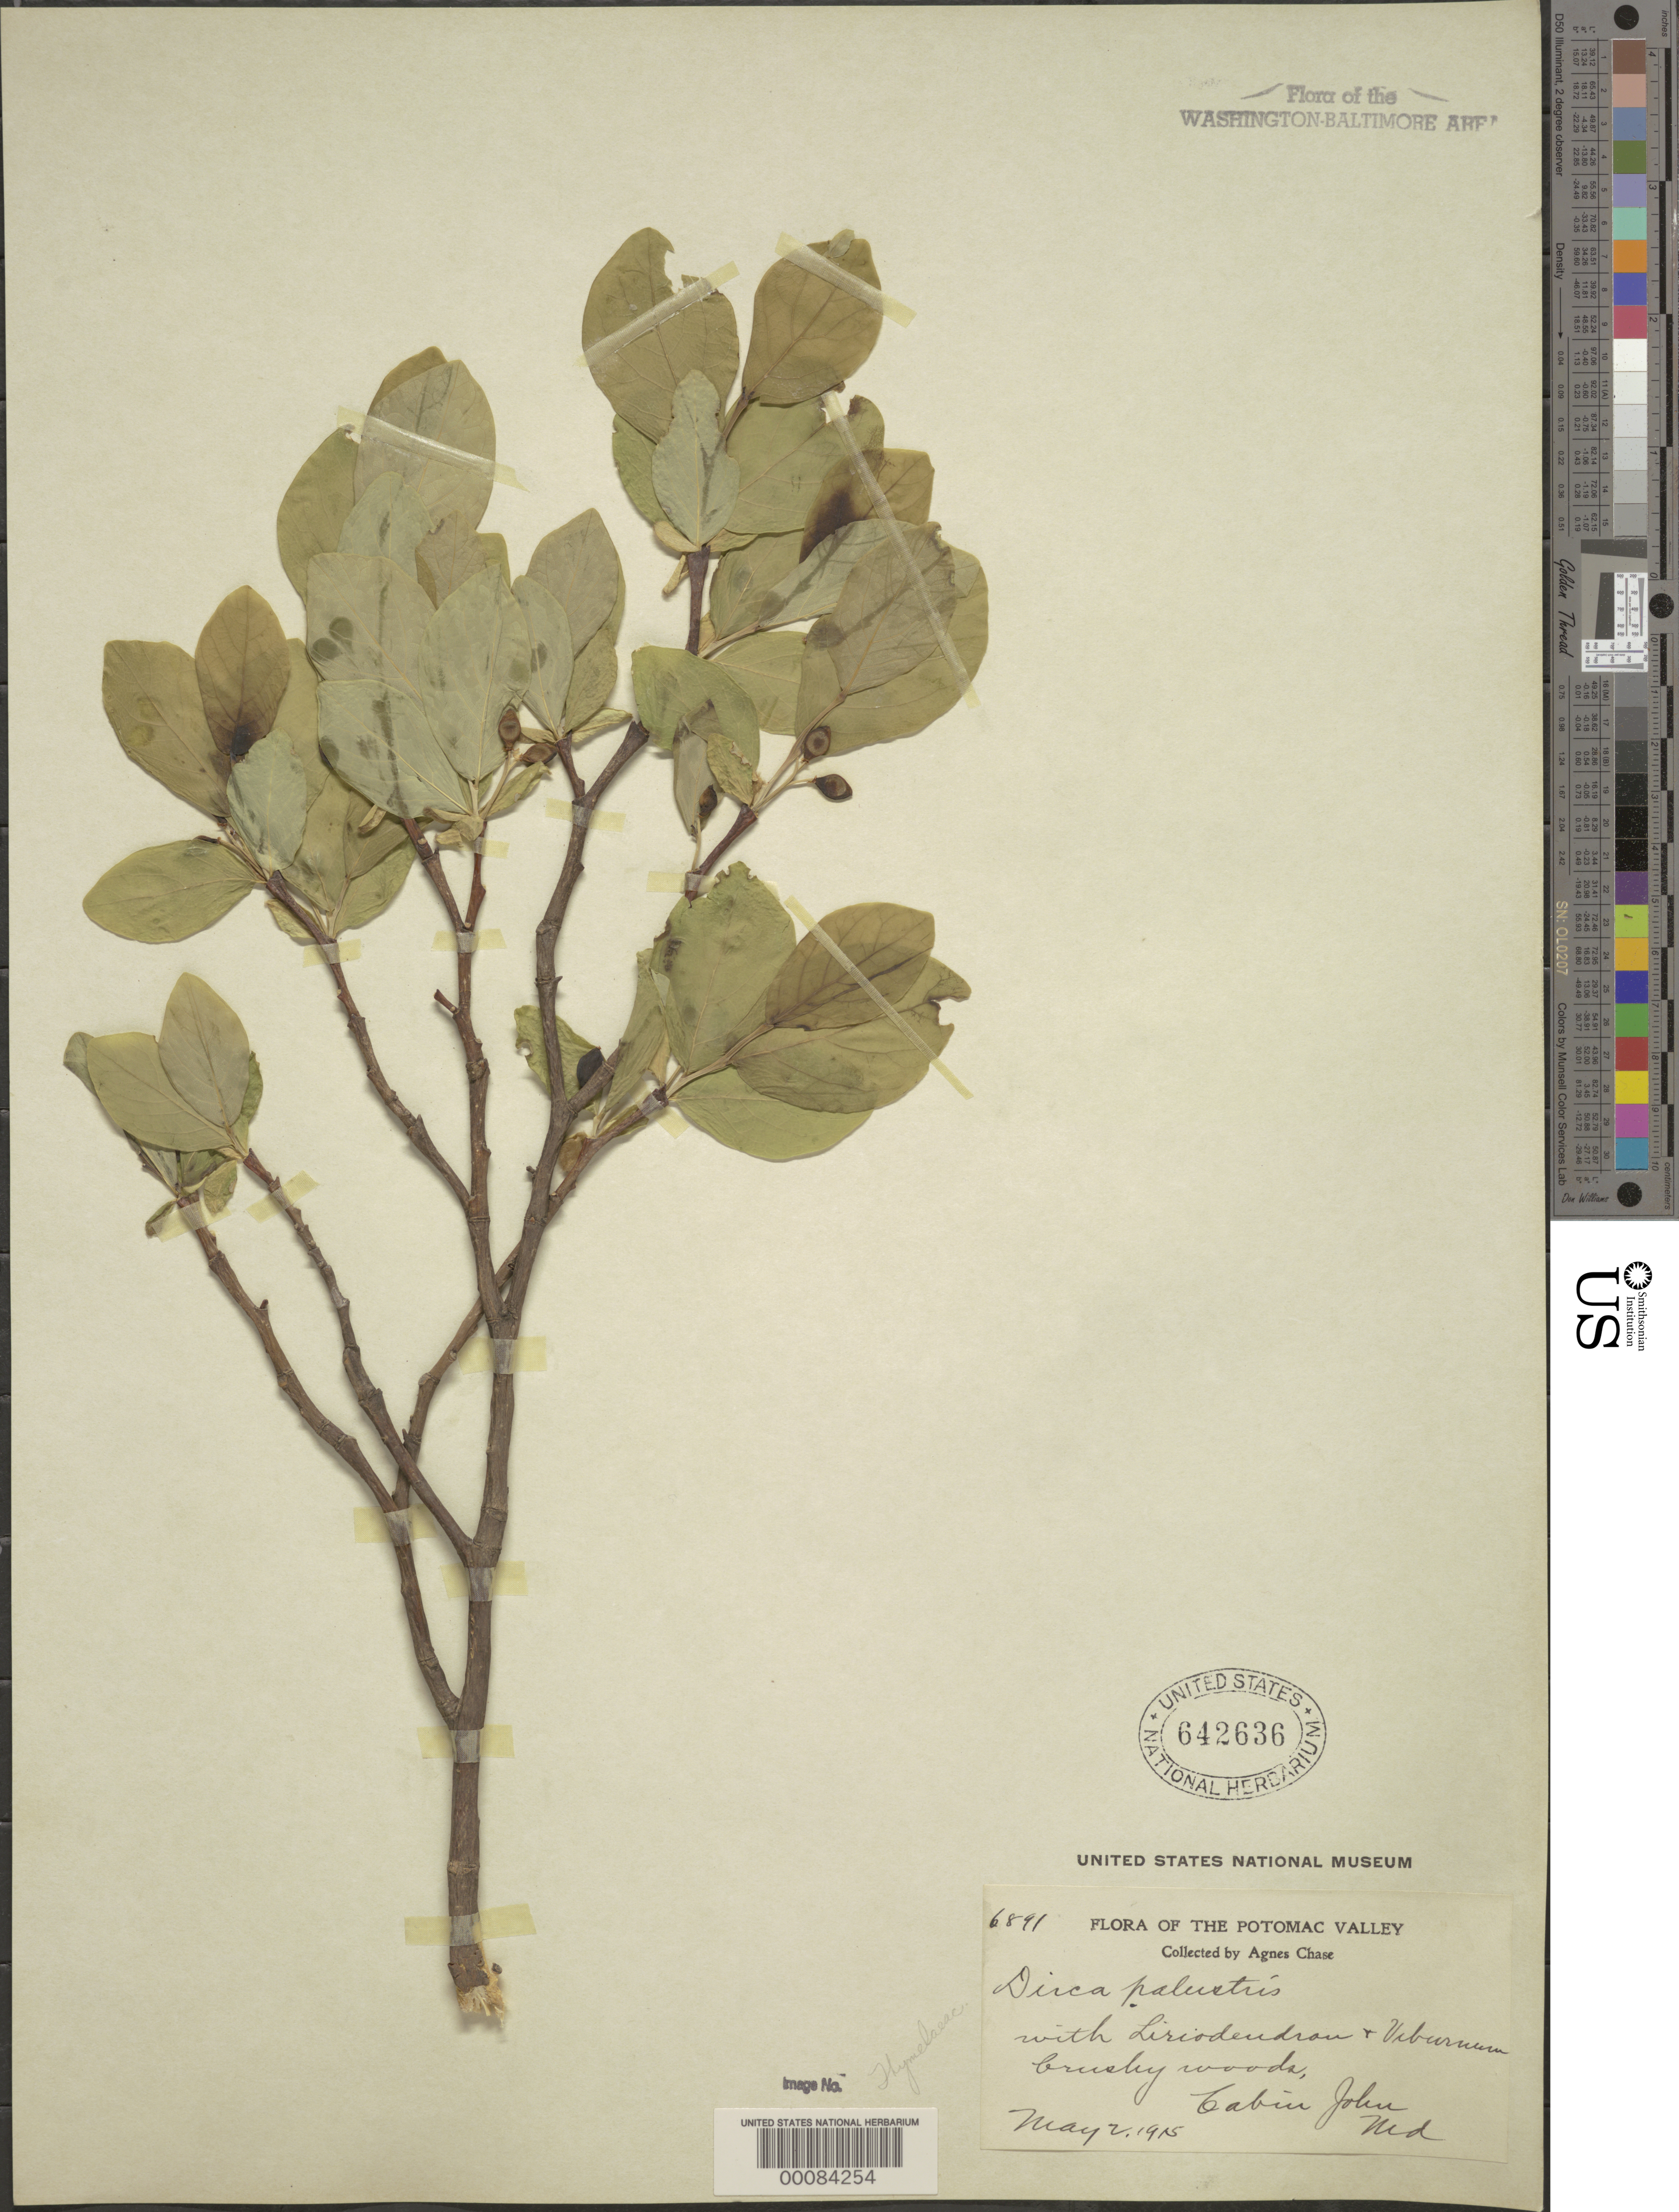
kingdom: Plantae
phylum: Tracheophyta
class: Magnoliopsida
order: Malvales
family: Thymelaeaceae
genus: Dirca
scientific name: Dirca palustris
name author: L.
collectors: A. Chase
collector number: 6891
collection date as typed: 02 May 1915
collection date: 1915-05-02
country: United States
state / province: Maryland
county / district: Montgomery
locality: Cabin John C. & O. Canal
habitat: With Liriodendron and Viburnum, brushy woods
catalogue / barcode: US 642636